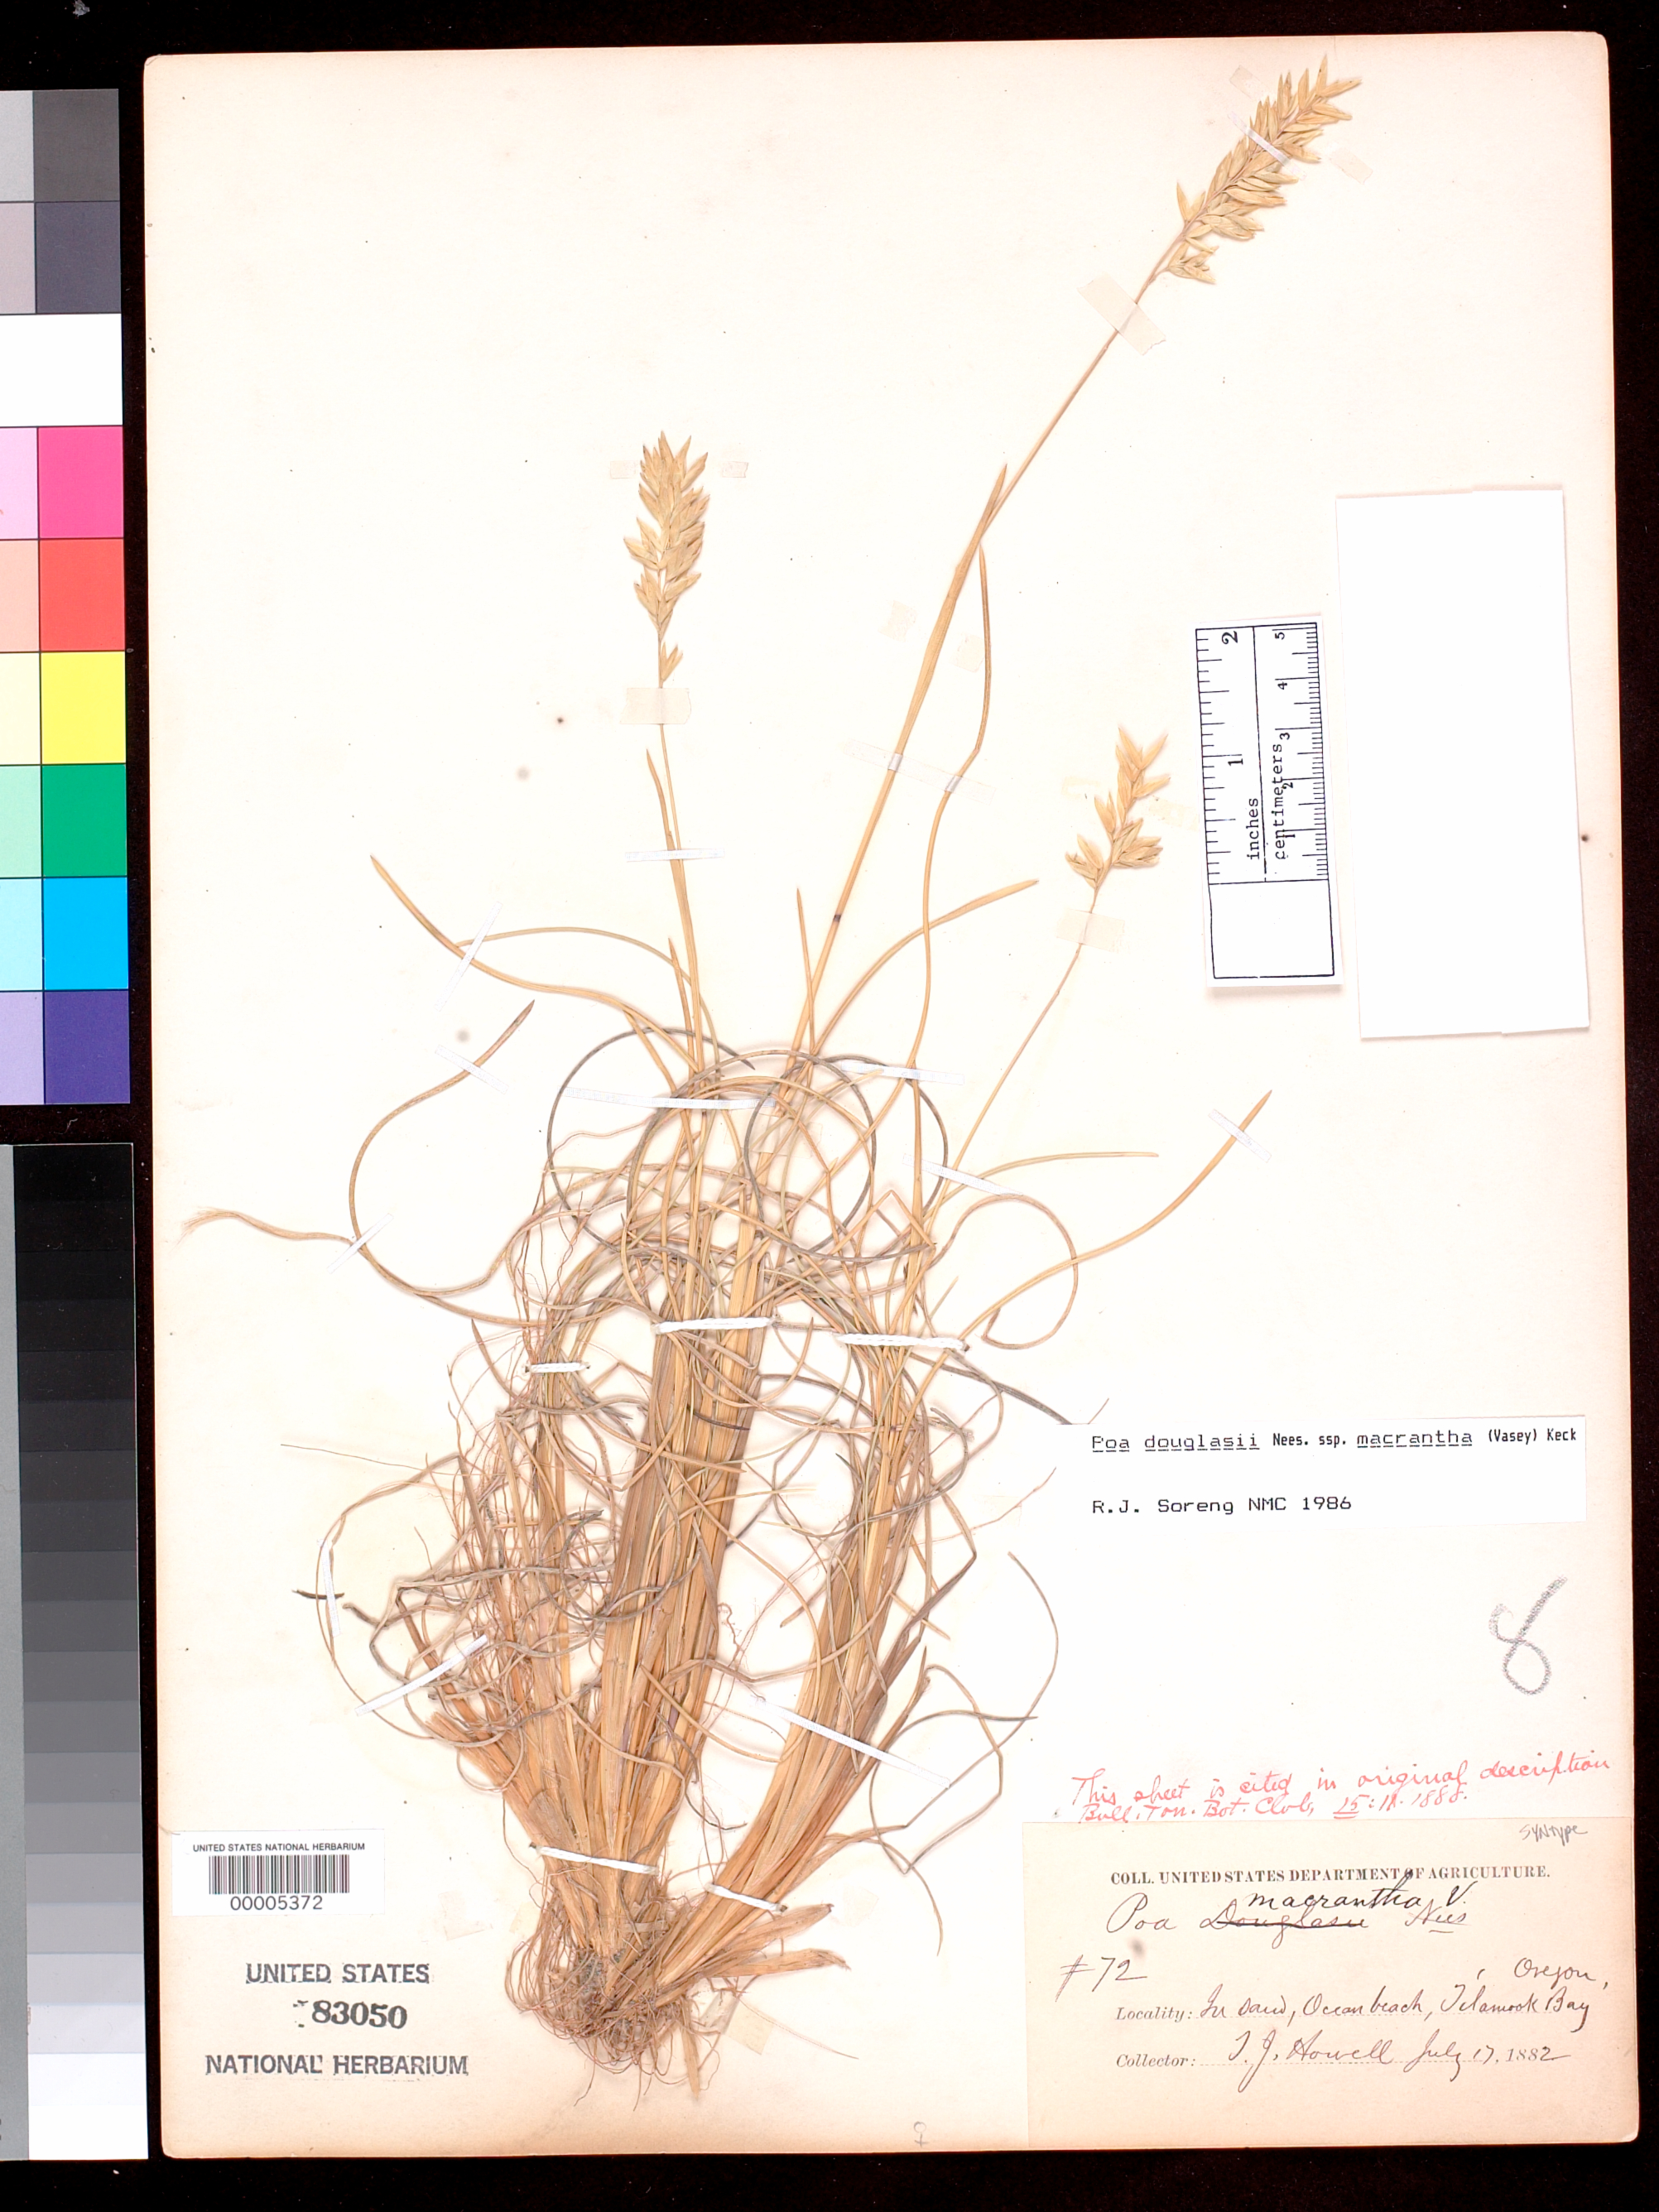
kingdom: Plantae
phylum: Tracheophyta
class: Liliopsida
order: Poales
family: Poaceae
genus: Poa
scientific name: Poa macrantha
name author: Vasey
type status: Syntype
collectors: T. J. Howell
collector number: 72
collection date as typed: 17 Jul 1882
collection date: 1882-07-17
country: United States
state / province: Oregon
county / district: Tillamook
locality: Tillamook Bay.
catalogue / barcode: US 83050